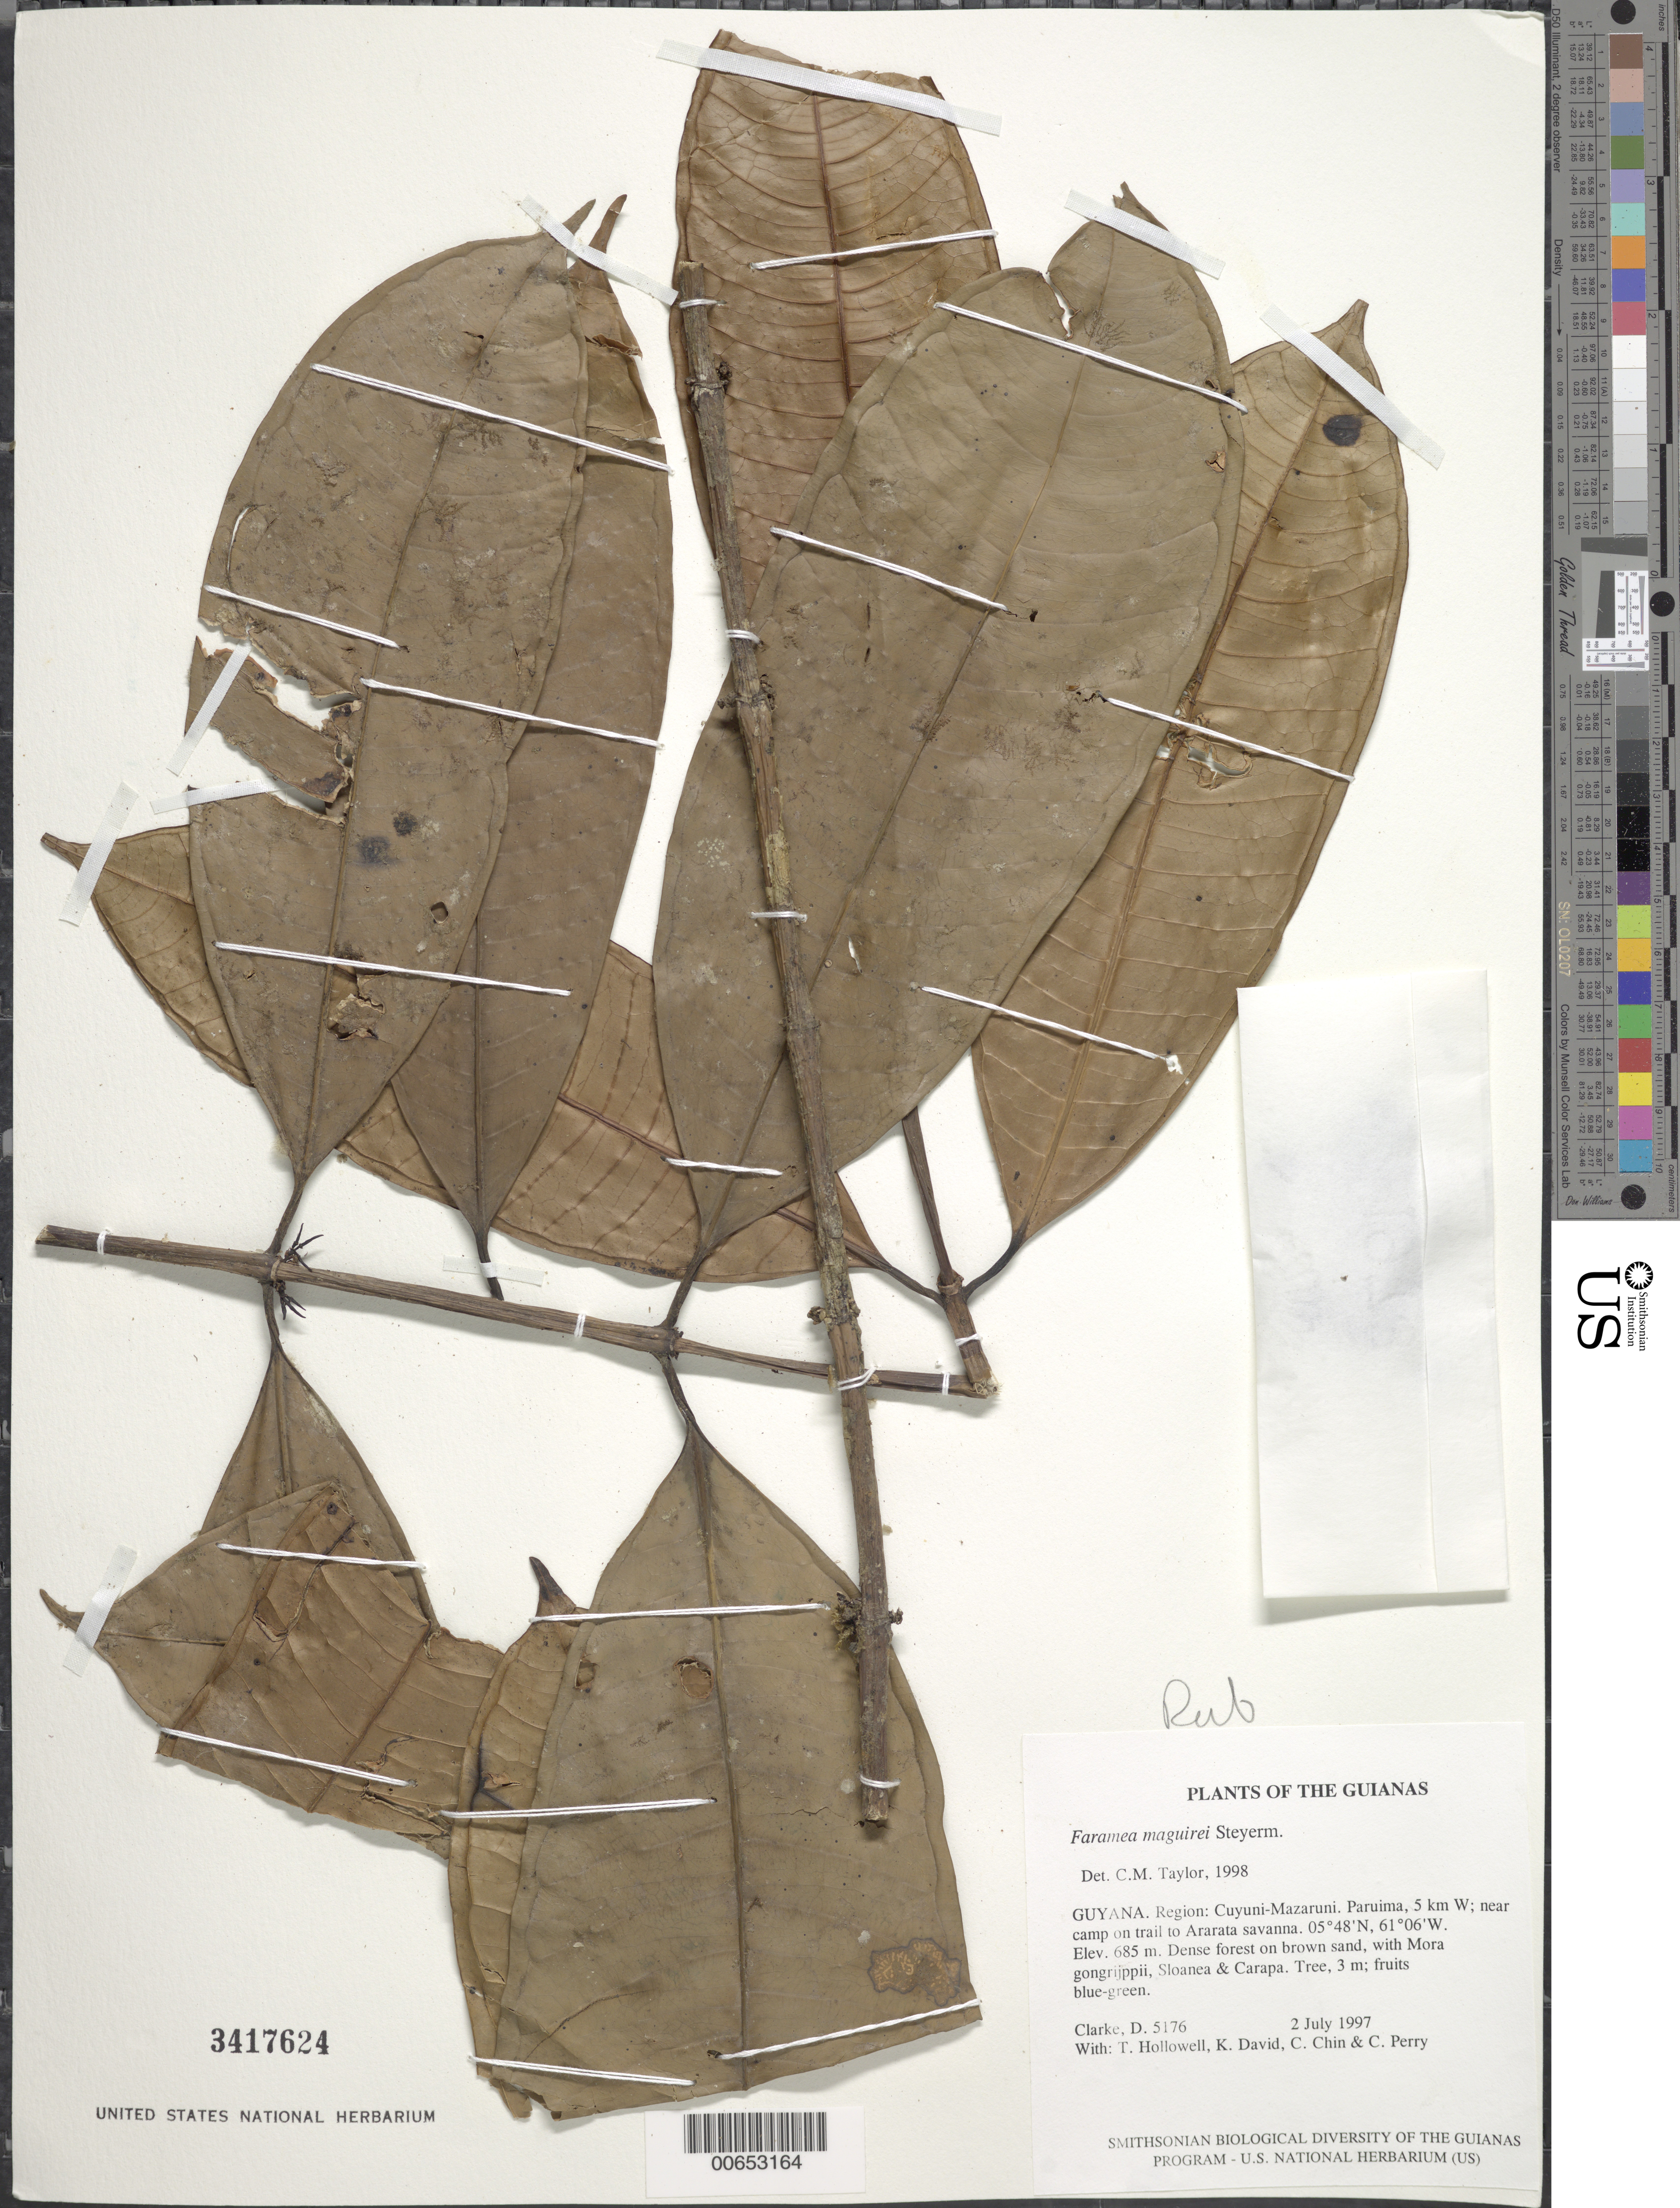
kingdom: Plantae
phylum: Tracheophyta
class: Magnoliopsida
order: Gentianales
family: Rubiaceae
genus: Faramea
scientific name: Faramea maguirei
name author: Steyerm.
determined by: Taylor, Charlotte M.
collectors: H. D. Clarke, T. Hollowell, K. David, C. Chin & C. Perry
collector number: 5176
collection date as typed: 2 July 1997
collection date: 1997-07-02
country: Guyana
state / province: Cuyuni-Mazaruni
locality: Paruima, 5 km W; near camp on trail to Ararata savanna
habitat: Dense forest on brown sand, with Mora gongrijppii, Sloanea & Carapa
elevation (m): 685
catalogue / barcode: US 3417624